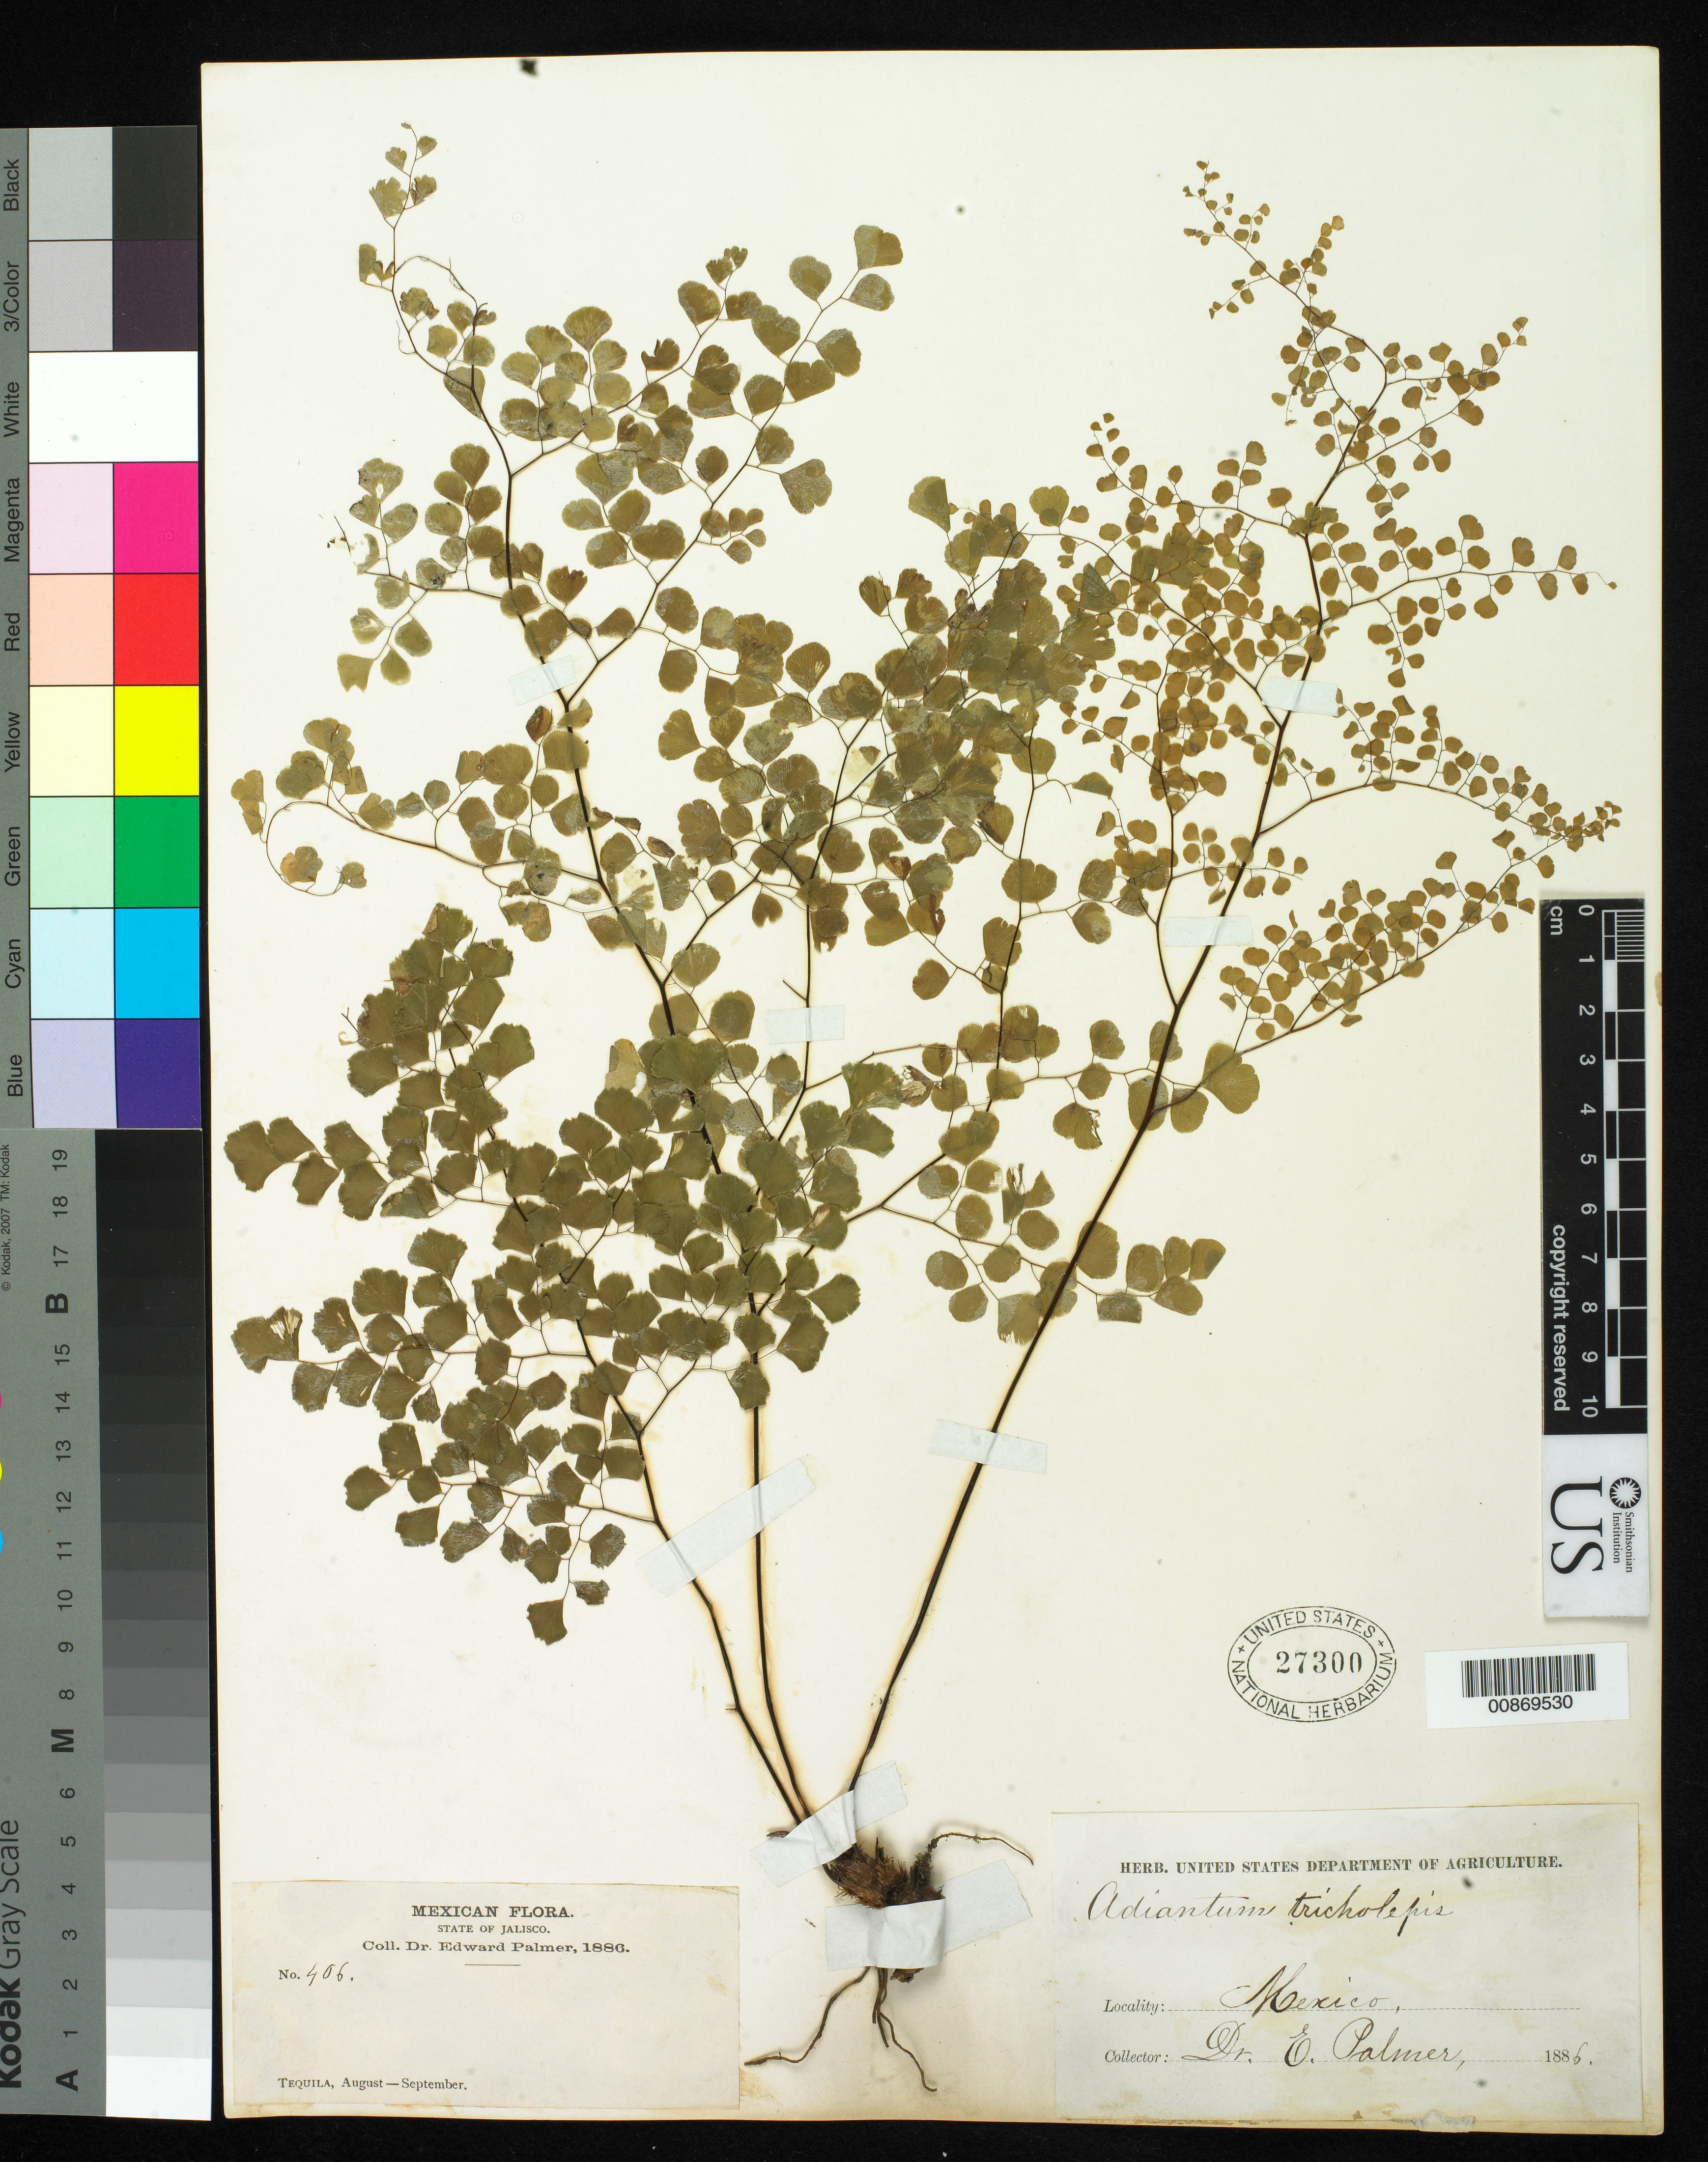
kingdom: Plantae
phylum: Tracheophyta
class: Polypodiopsida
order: Polypodiales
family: Pteridaceae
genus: Adiantum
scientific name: Adiantum tricholepis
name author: Fée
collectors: E. Palmer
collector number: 406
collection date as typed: Aug 1886 to -- Sep 1886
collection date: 1886-08/1886-09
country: Mexico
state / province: Jalisco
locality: Tequila, Jalisco.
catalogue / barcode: US 27300